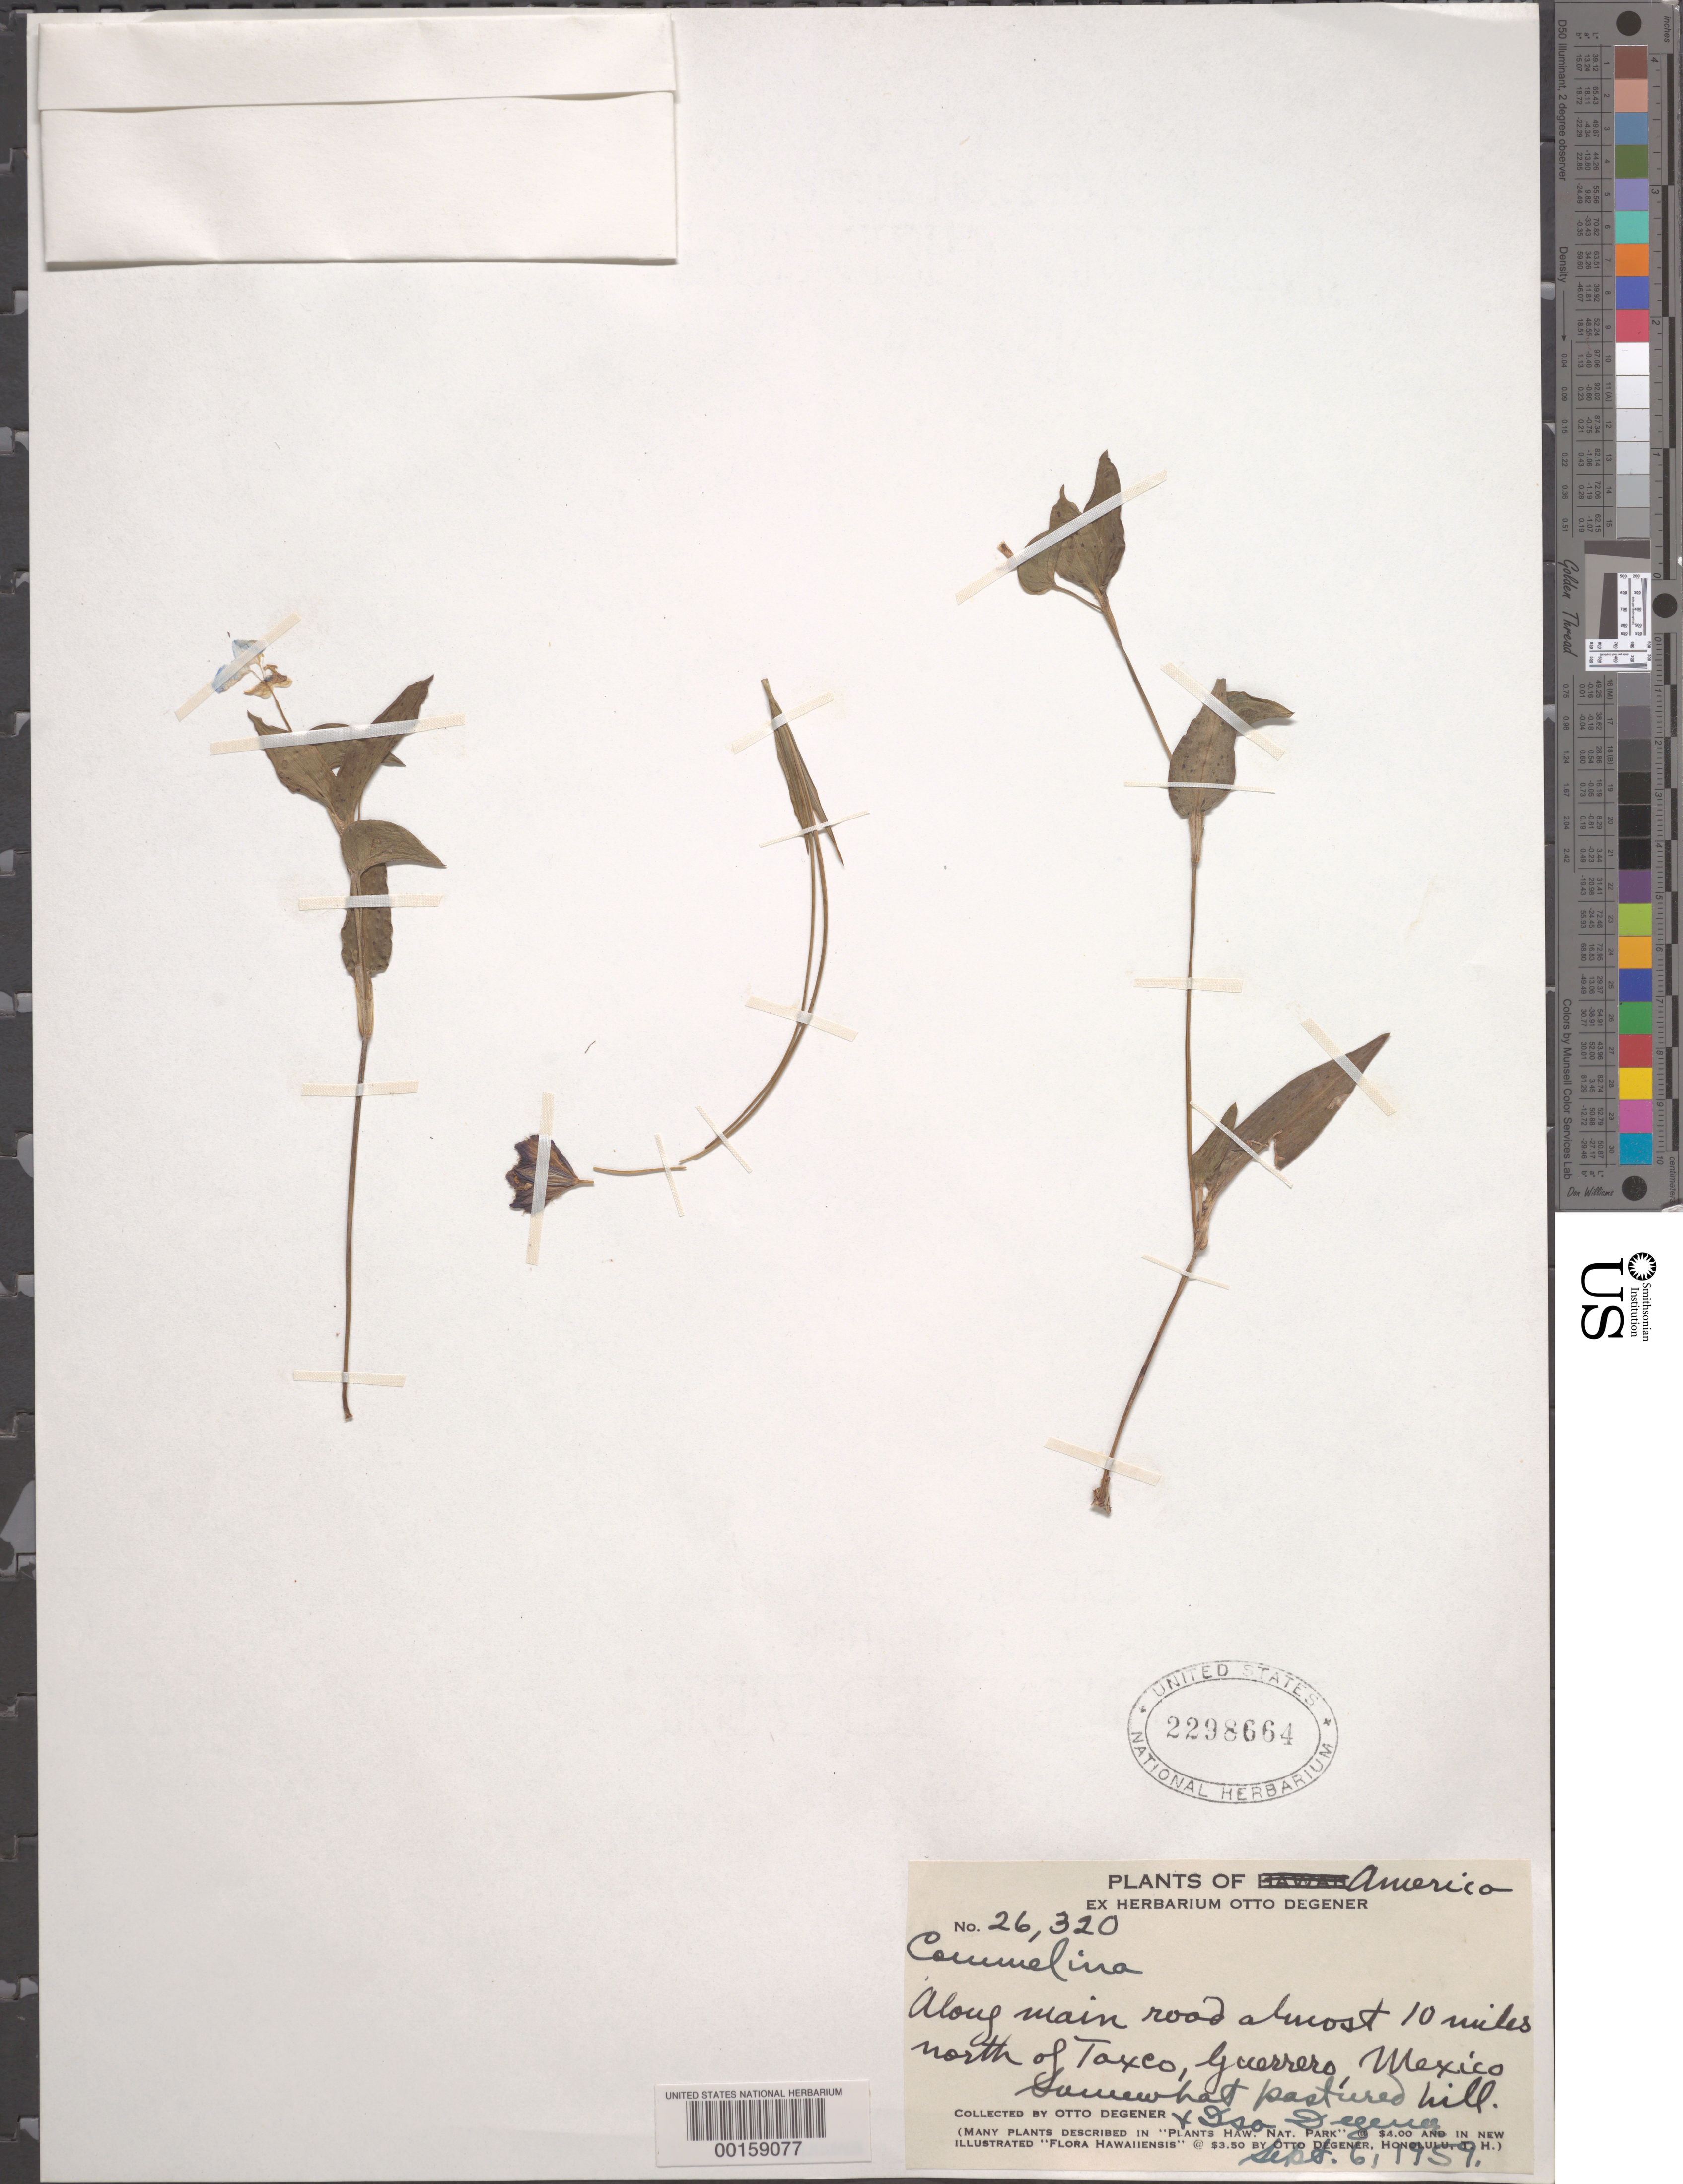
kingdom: Plantae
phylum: Tracheophyta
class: Liliopsida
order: Commelinales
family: Commelinaceae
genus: Commelina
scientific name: Commelina sp.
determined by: Faden, Robert B., (US), Smithsonian Institution - National Museum of Natural History (UNITED STATES)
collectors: O. Degener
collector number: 26320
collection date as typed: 06 Sep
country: Mexico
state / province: Guerrero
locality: N of Taxco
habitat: Pastured land, roadside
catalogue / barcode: US 2298664